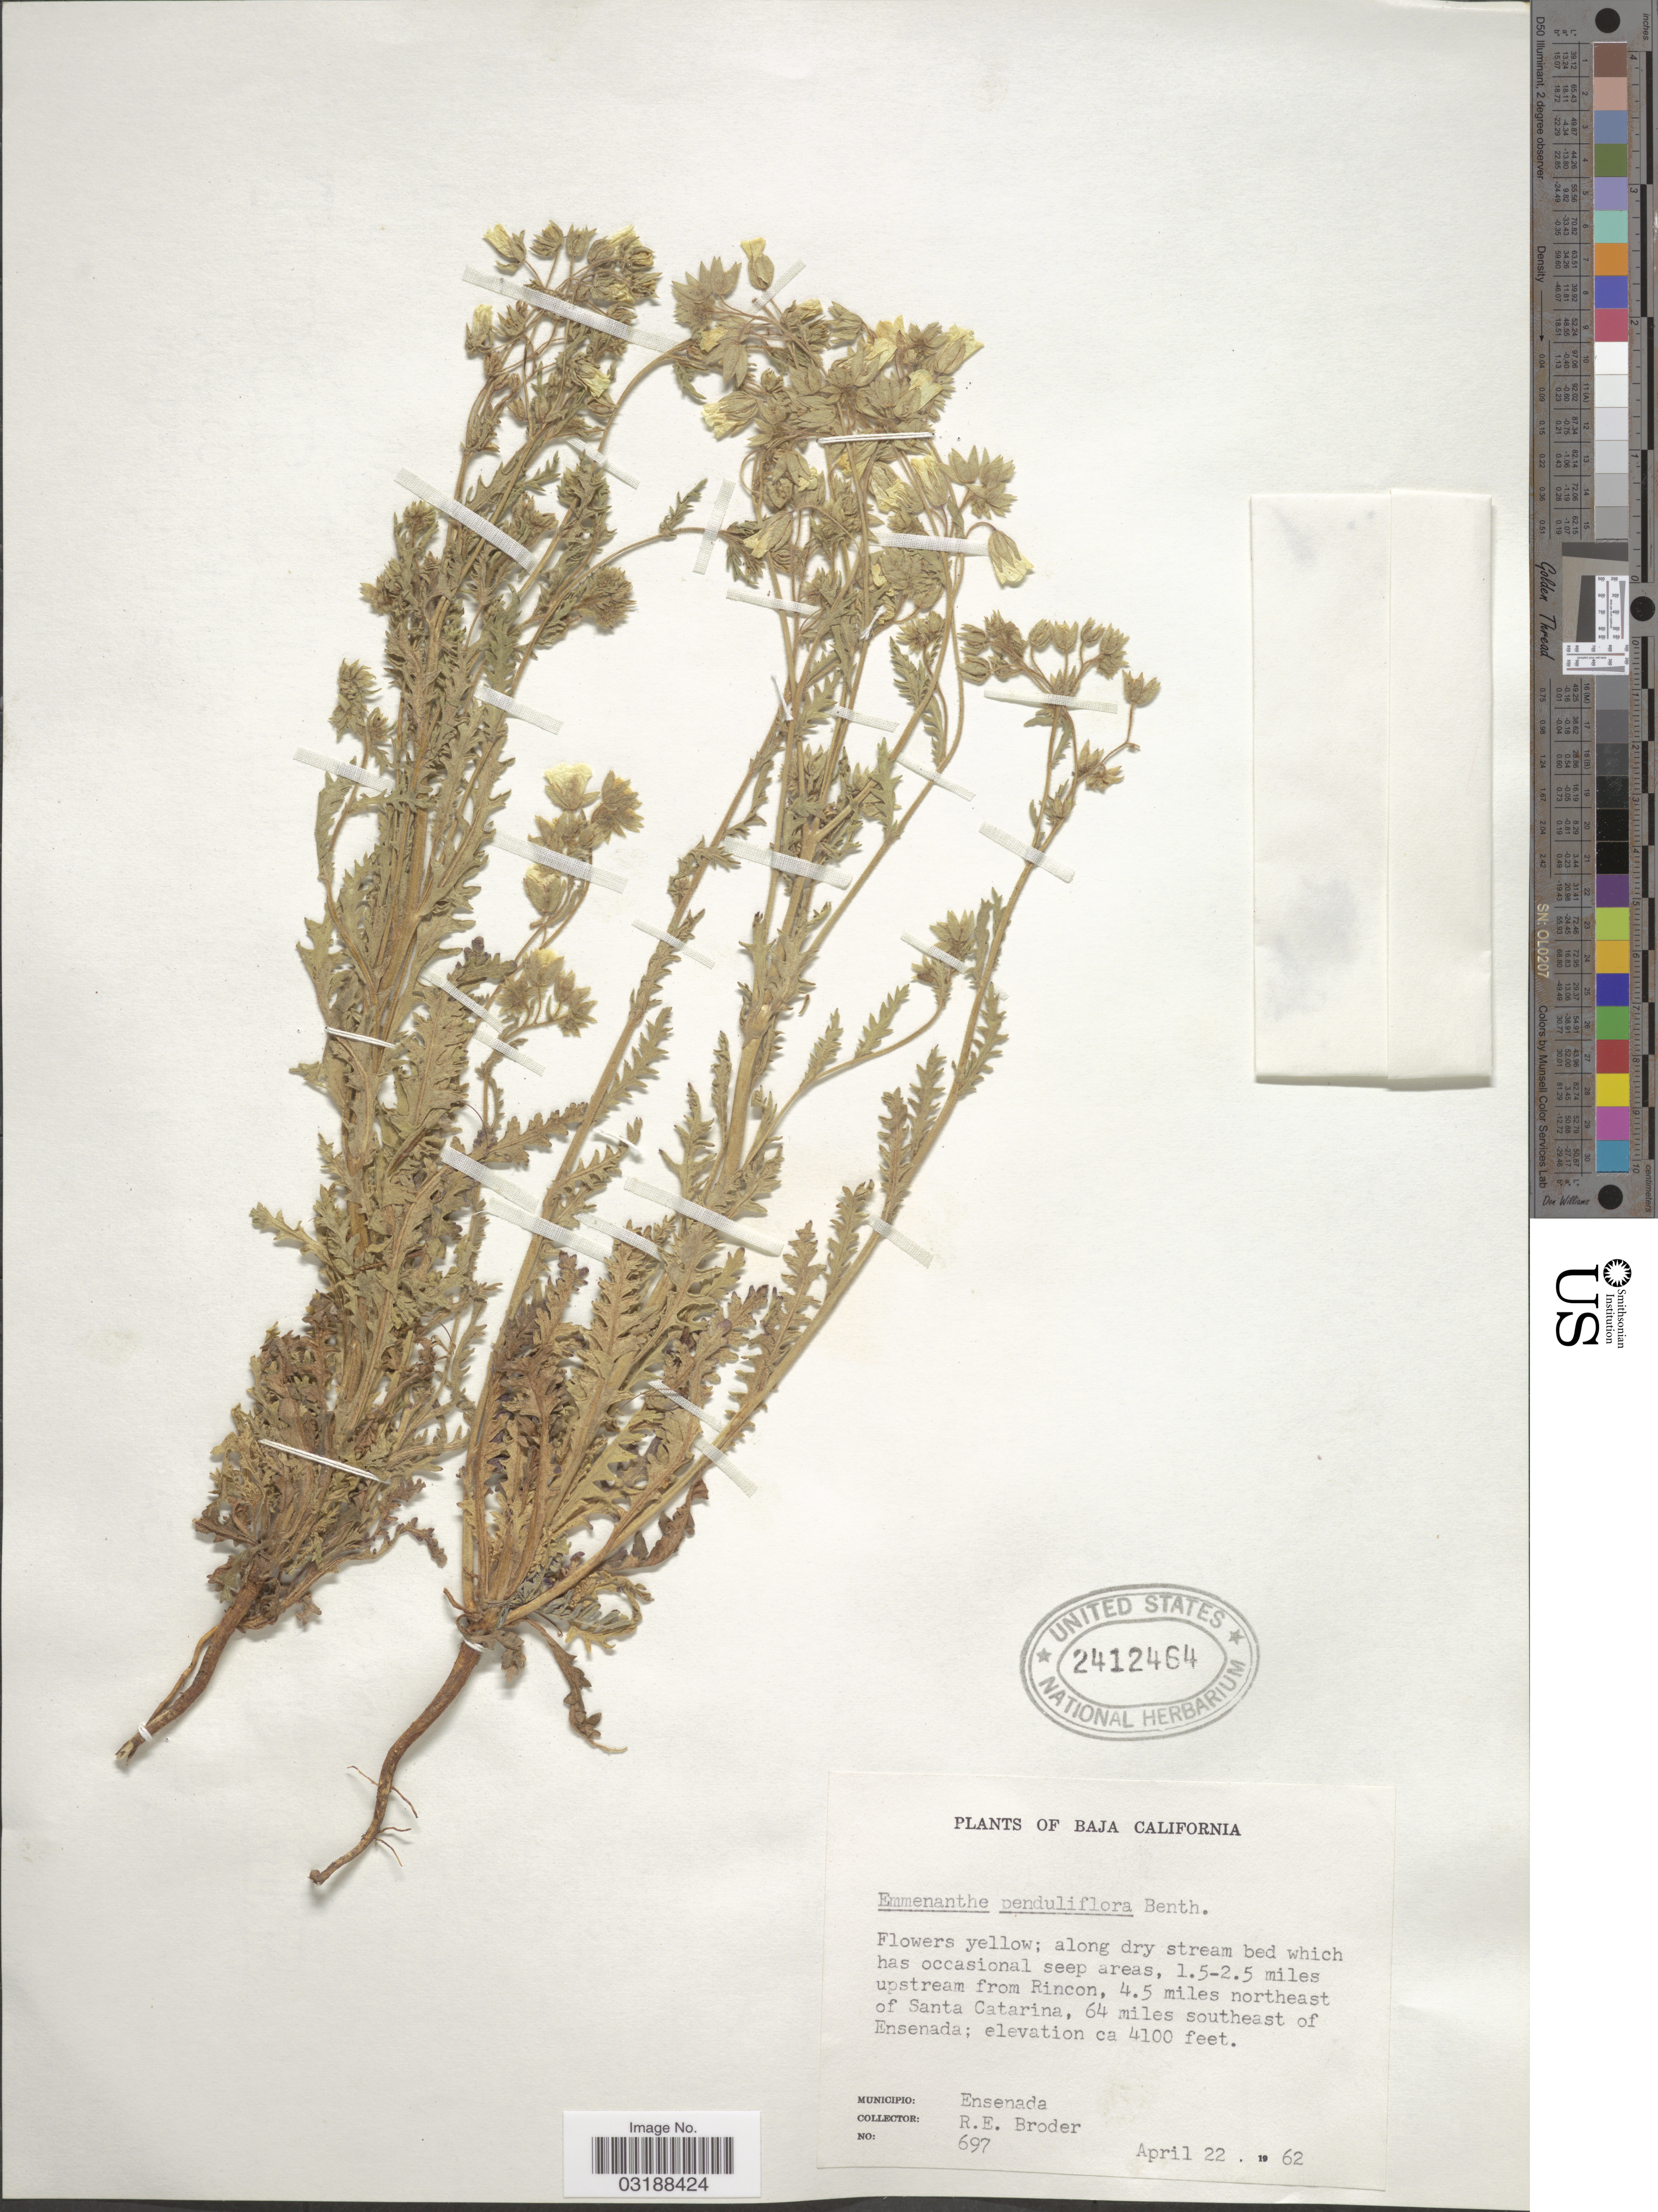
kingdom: Plantae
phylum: Tracheophyta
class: Magnoliopsida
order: Boraginales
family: Hydrophyllaceae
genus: Emmenanthe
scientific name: Emmenanthe penduliflora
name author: Benth.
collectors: R. Broder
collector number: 697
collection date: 1962-04-22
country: Mexico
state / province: Baja California Norte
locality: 1.5-2.5 miles upstream from Rincon, 4.5 miles northeast of Santa Catarina, 64 miles southeast of Ensenada. Municipio: Ensenada.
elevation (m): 1250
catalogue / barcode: US 2412464